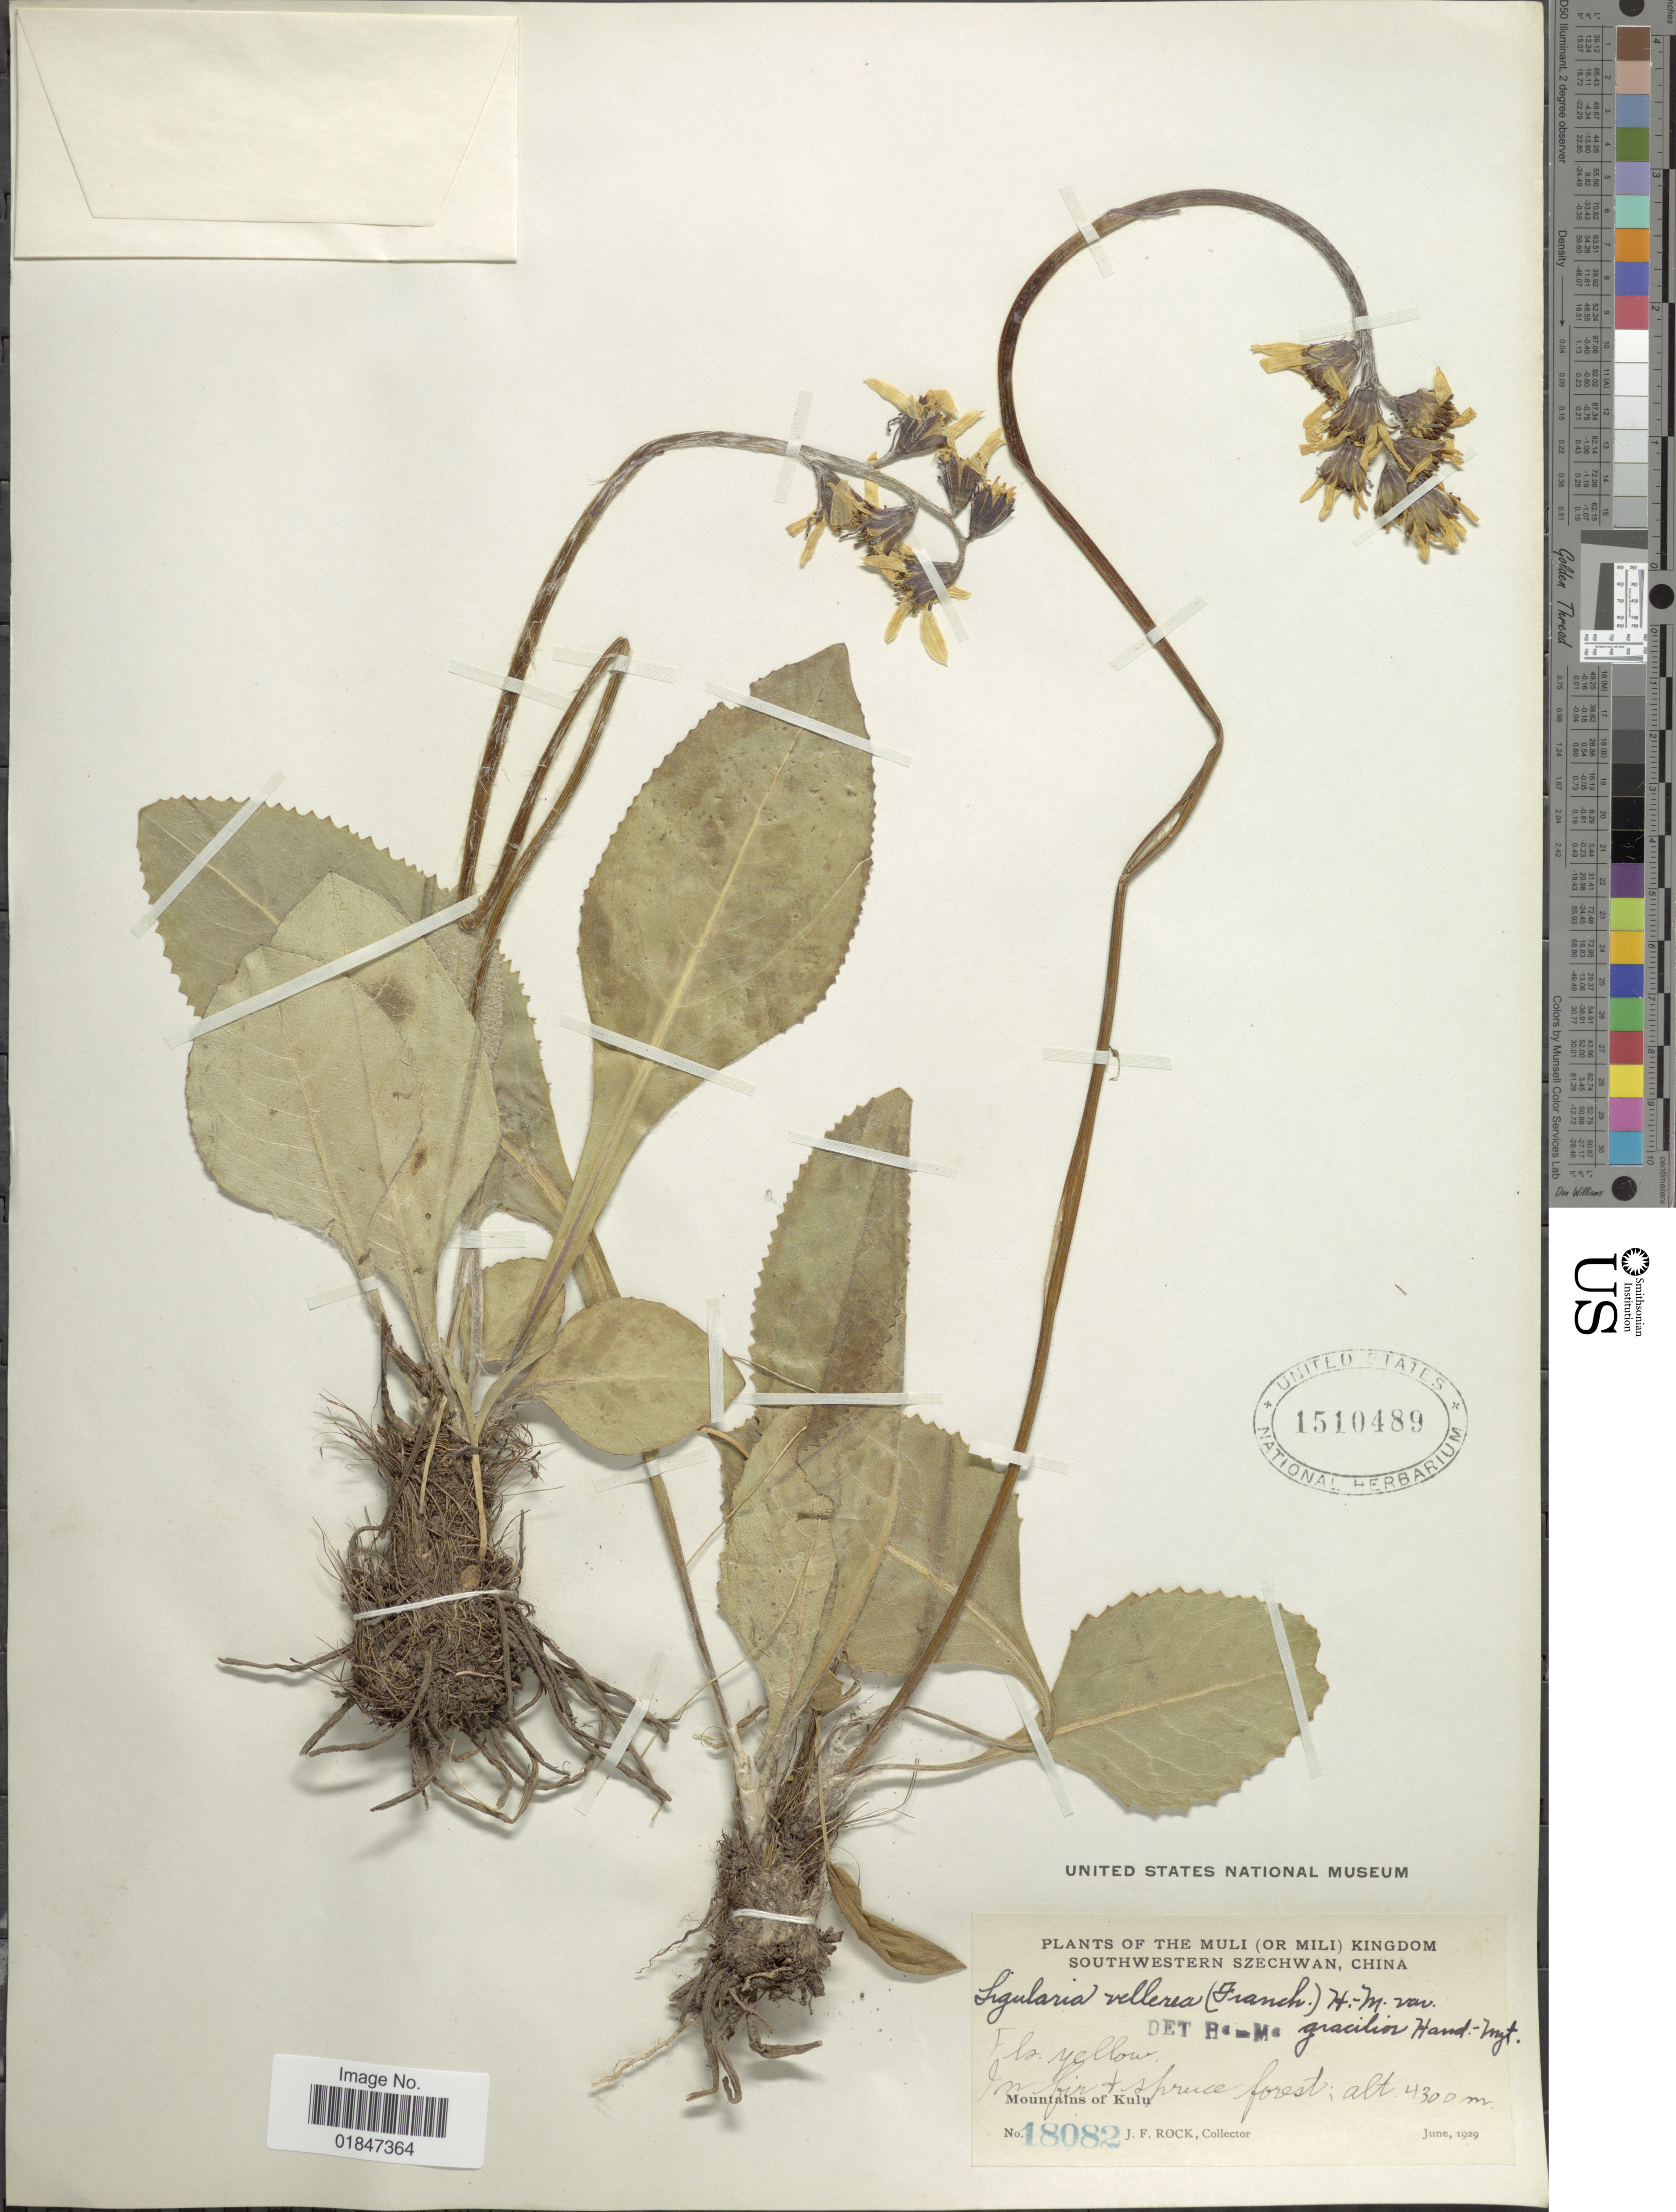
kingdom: Plantae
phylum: Tracheophyta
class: Magnoliopsida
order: Asterales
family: Asteraceae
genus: Ligularia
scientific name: Ligularia vellerea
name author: (Franch.) Hand.-Mazz.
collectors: J. Rock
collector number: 18082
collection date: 1929-06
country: China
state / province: Sichuan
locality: The Muli (or Mili) Kingdom, Southwestern Szechwan, Mountains of Kulu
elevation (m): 4300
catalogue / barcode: US 1510489